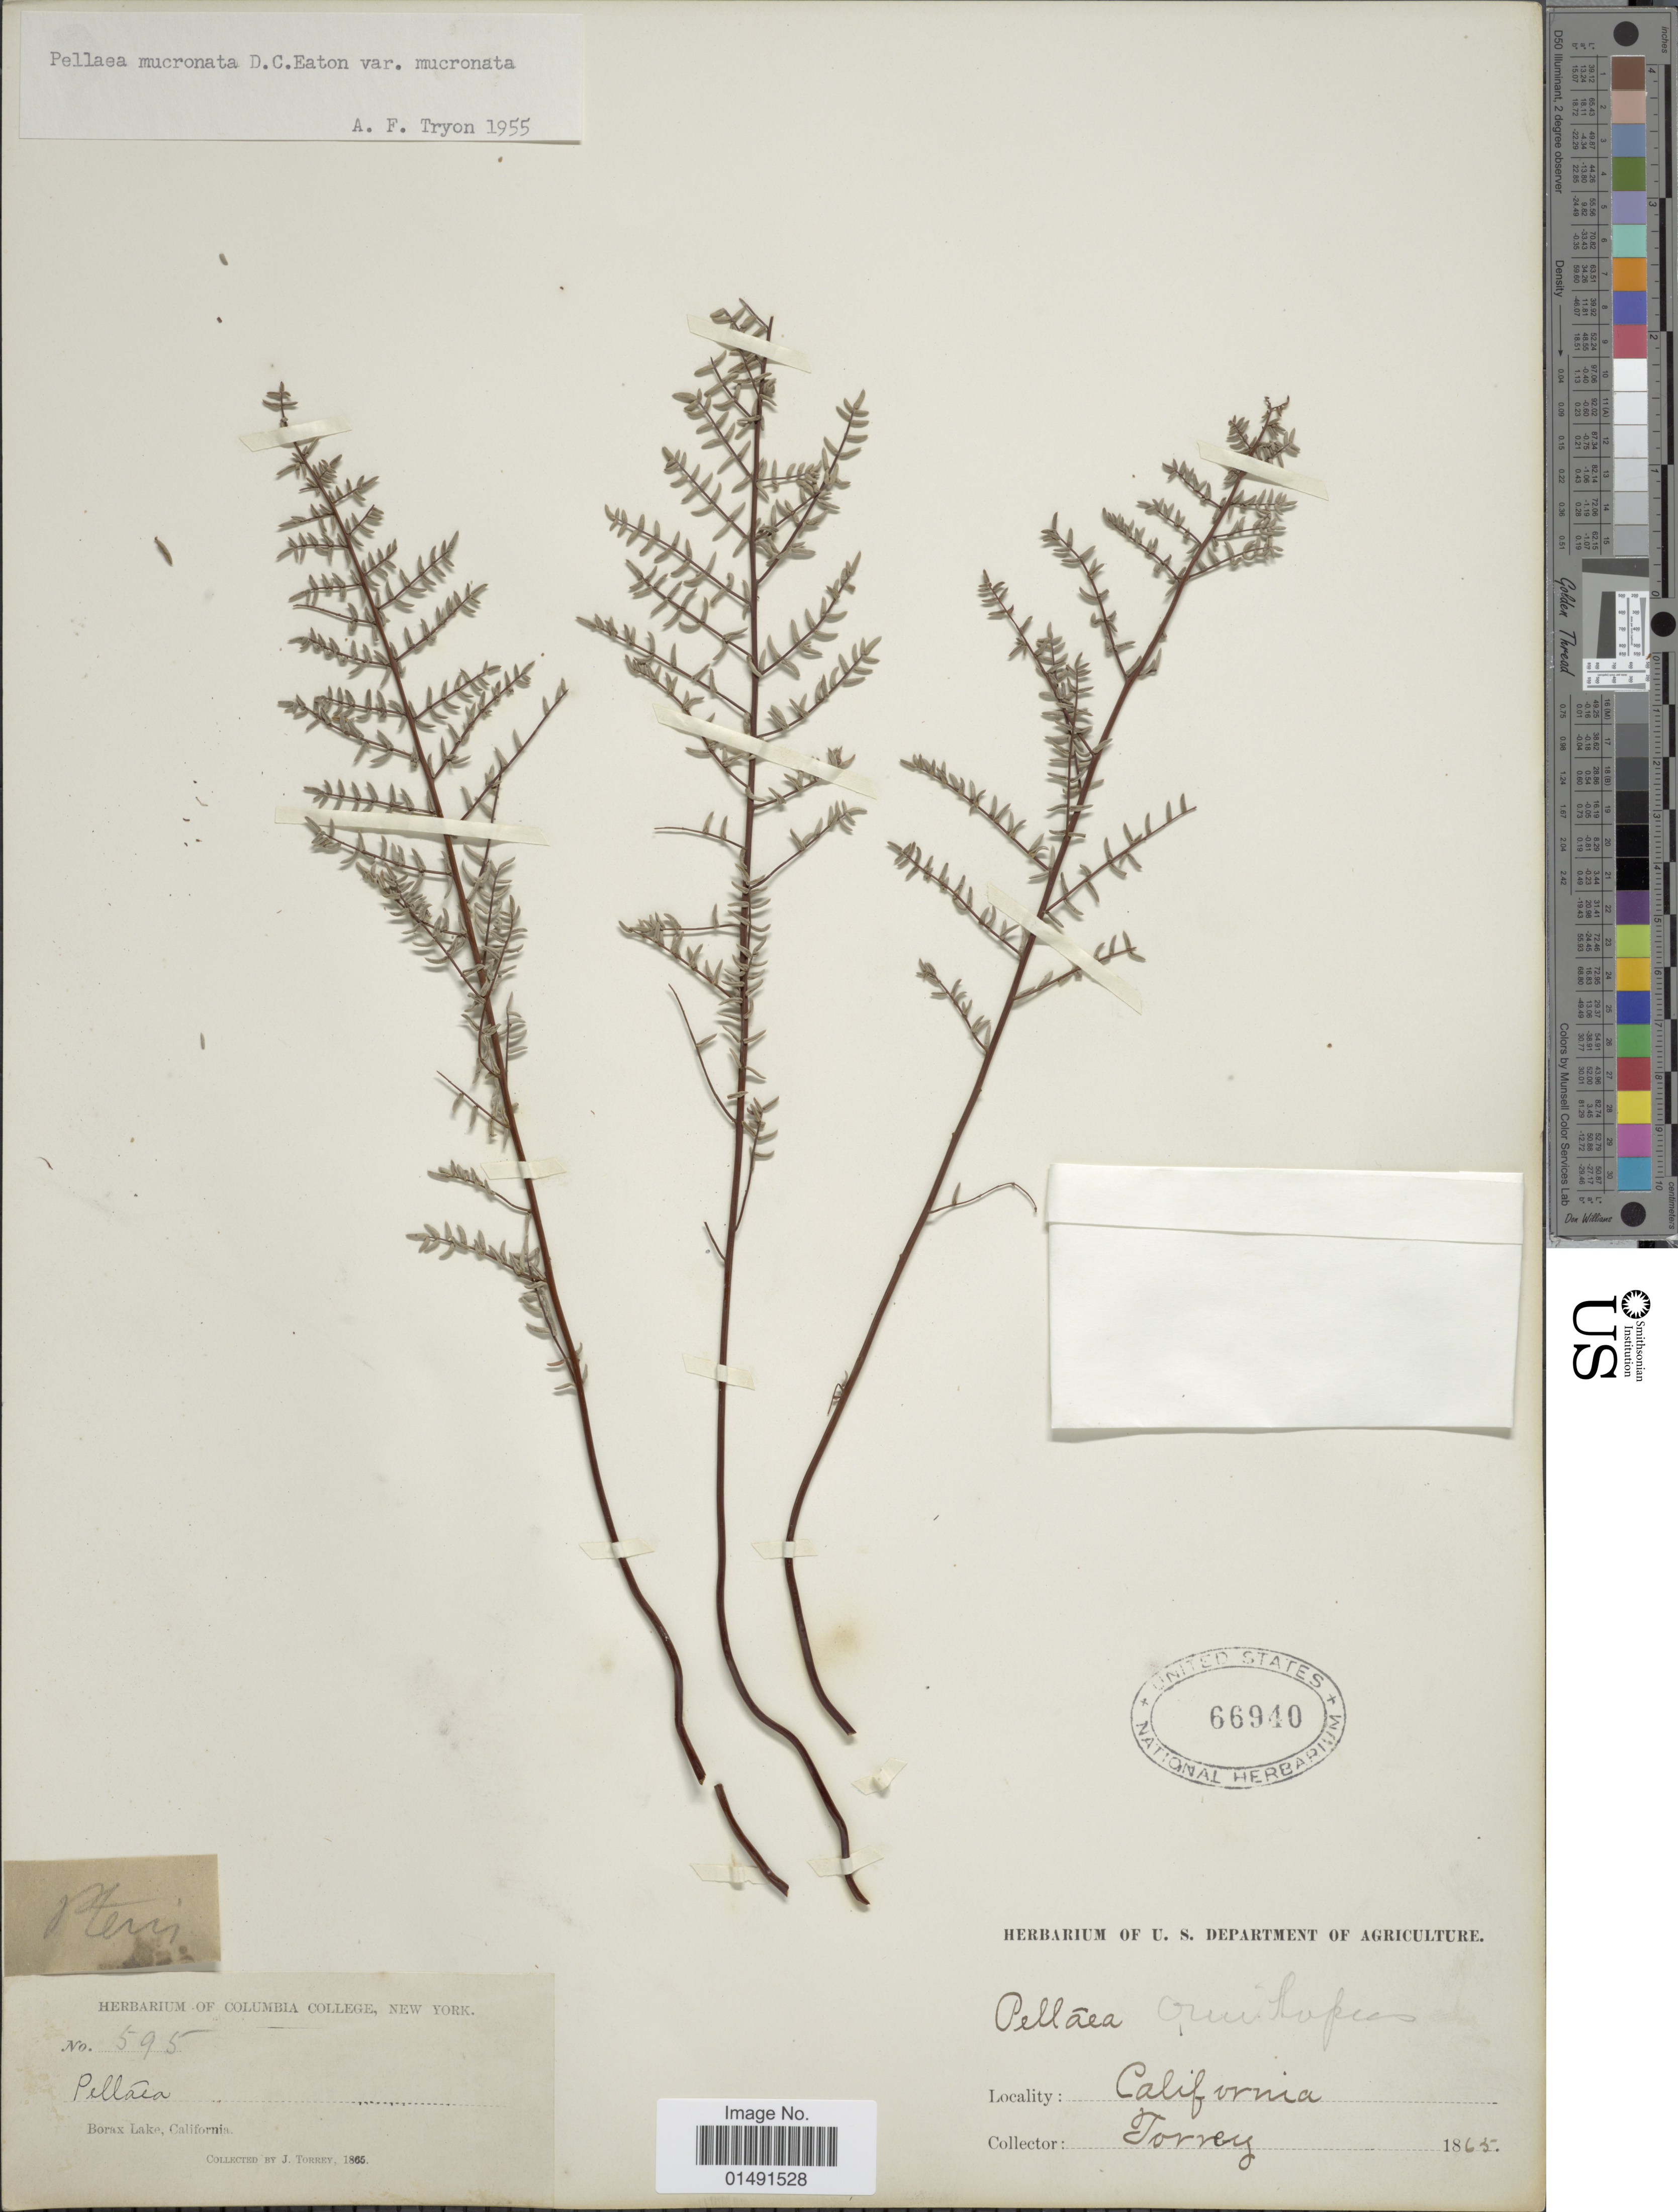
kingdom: Plantae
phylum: Tracheophyta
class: Polypodiopsida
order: Polypodiales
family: Pteridaceae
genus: Pellaea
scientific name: Pellaea mucronata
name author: (D.C. Eaton) D.C. Eaton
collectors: J. Torrey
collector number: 595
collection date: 1865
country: United States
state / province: California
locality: Borax Lake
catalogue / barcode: US 66940